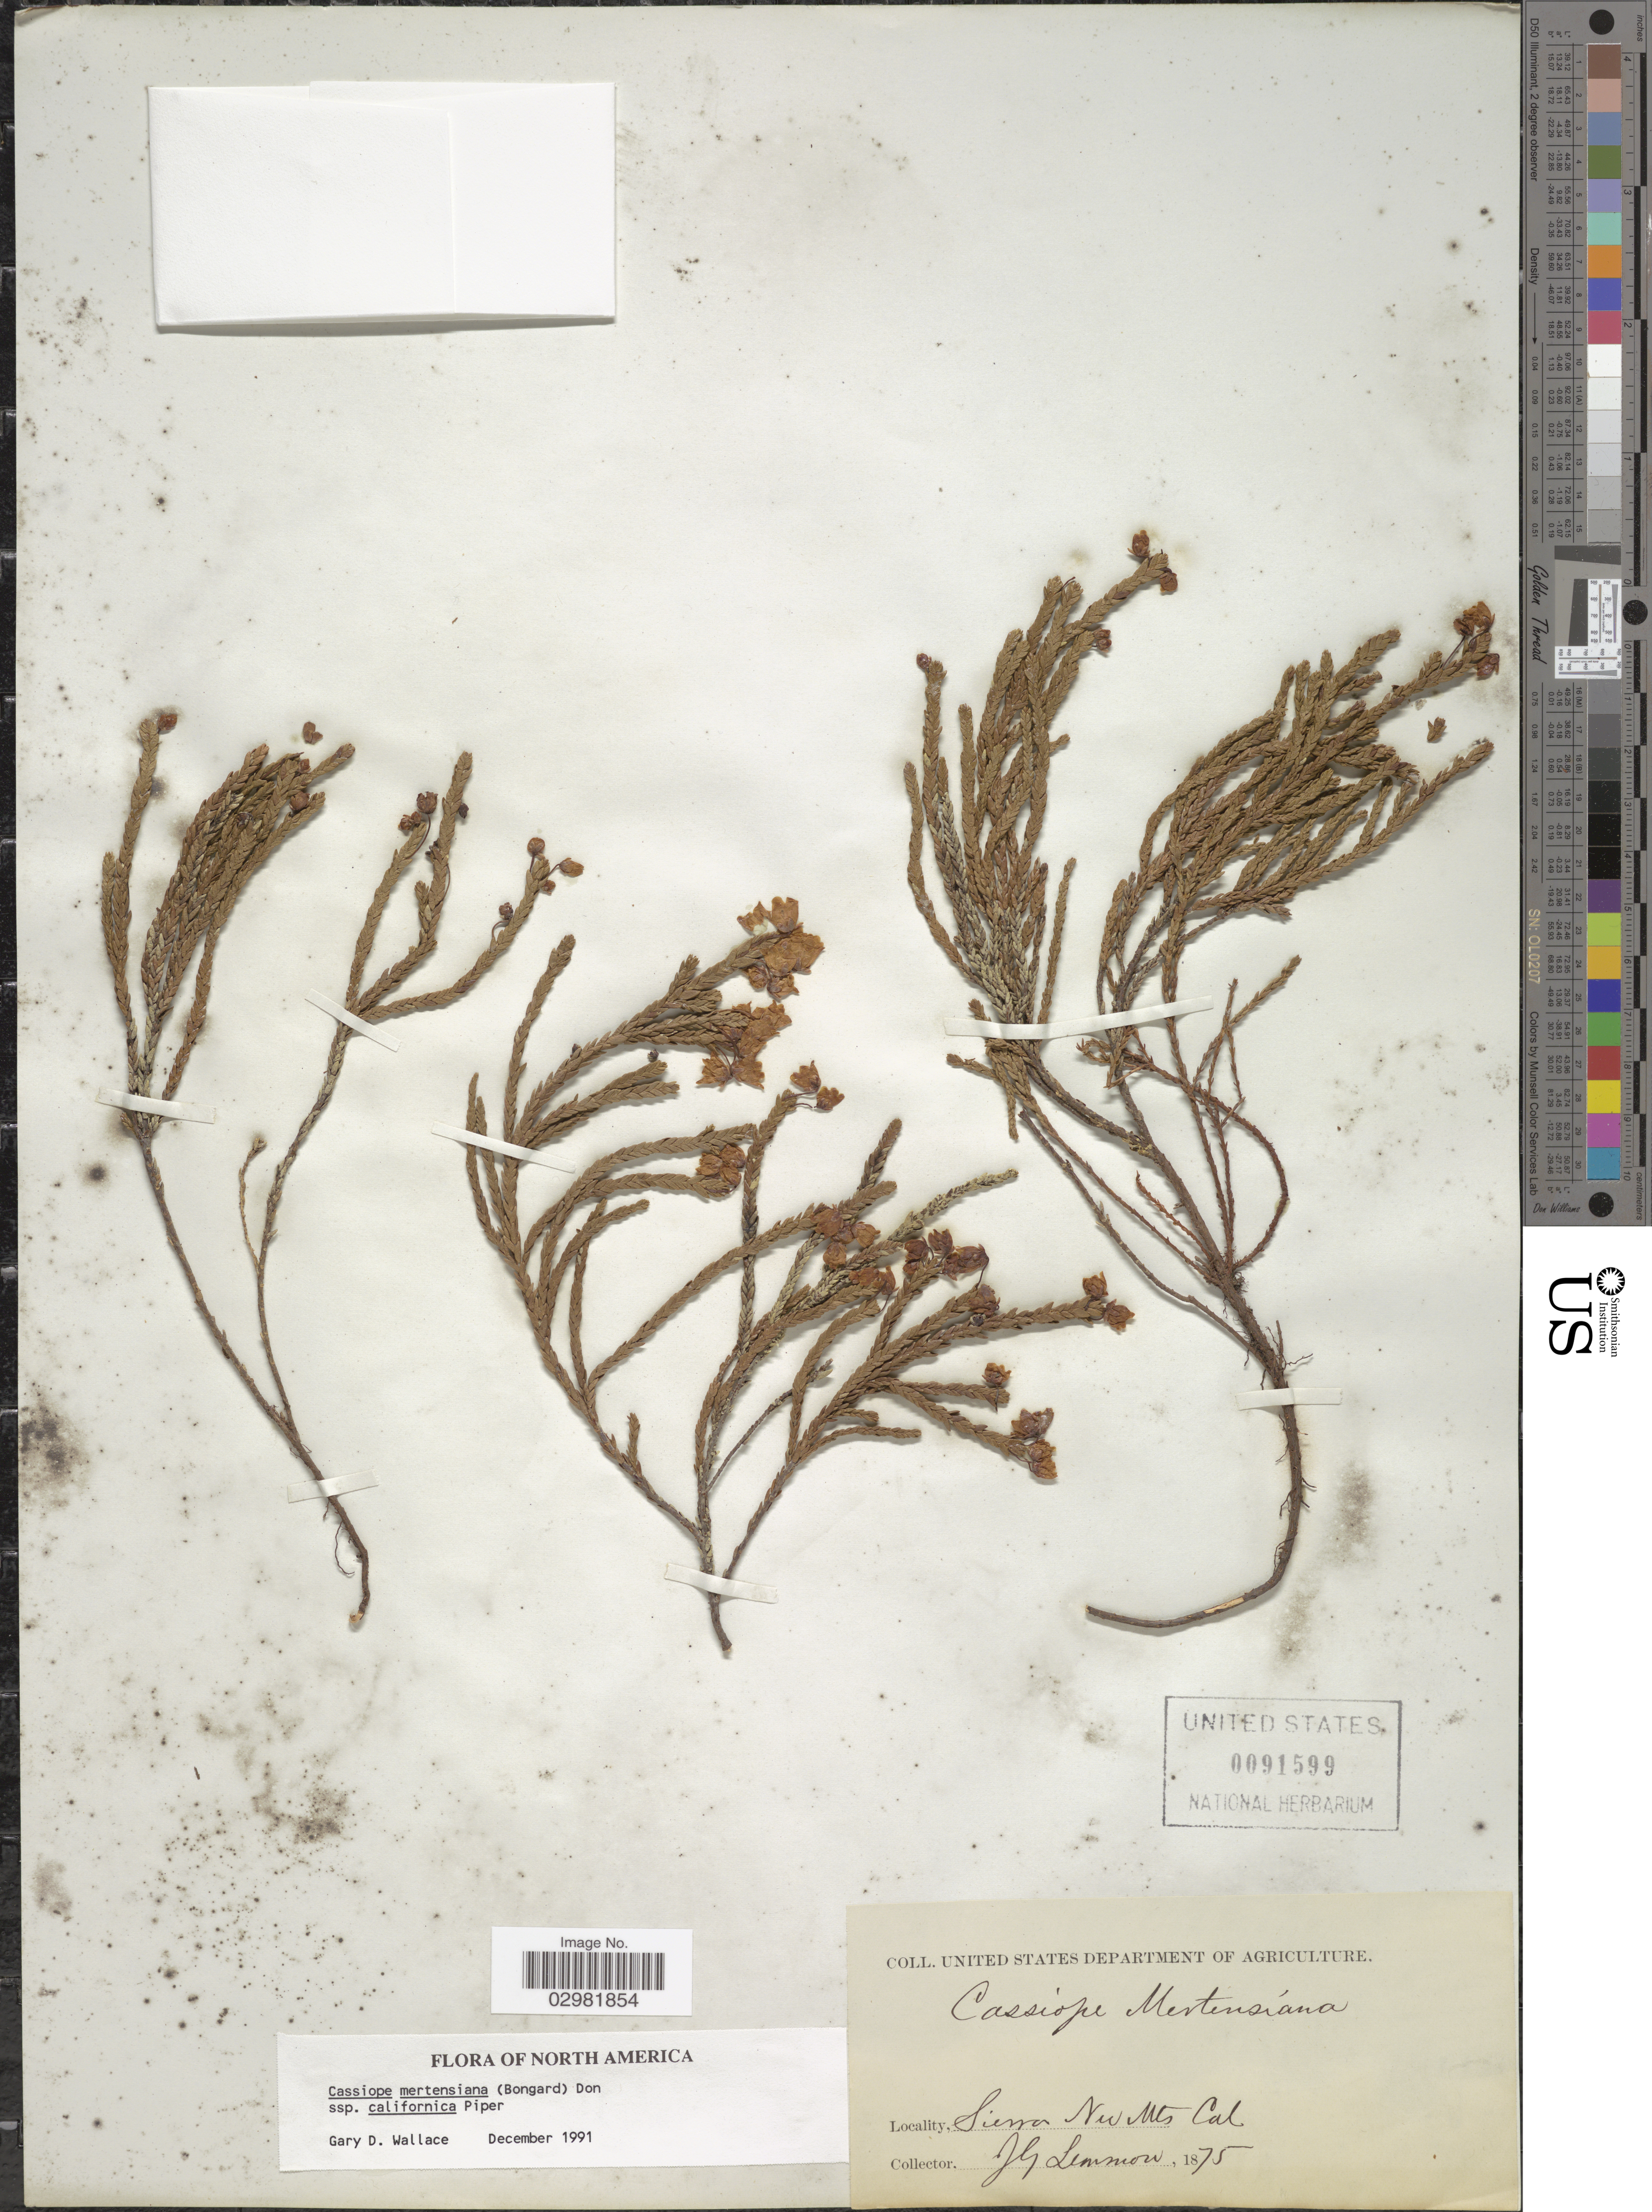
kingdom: Plantae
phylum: Tracheophyta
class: Magnoliopsida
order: Ericales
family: Ericaceae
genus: Cassiope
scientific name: Cassiope mertensiana subsp. californica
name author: Piper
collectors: J. Lemmon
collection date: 1875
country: United States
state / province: California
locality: Sierra Nev Mts.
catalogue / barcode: US 91599